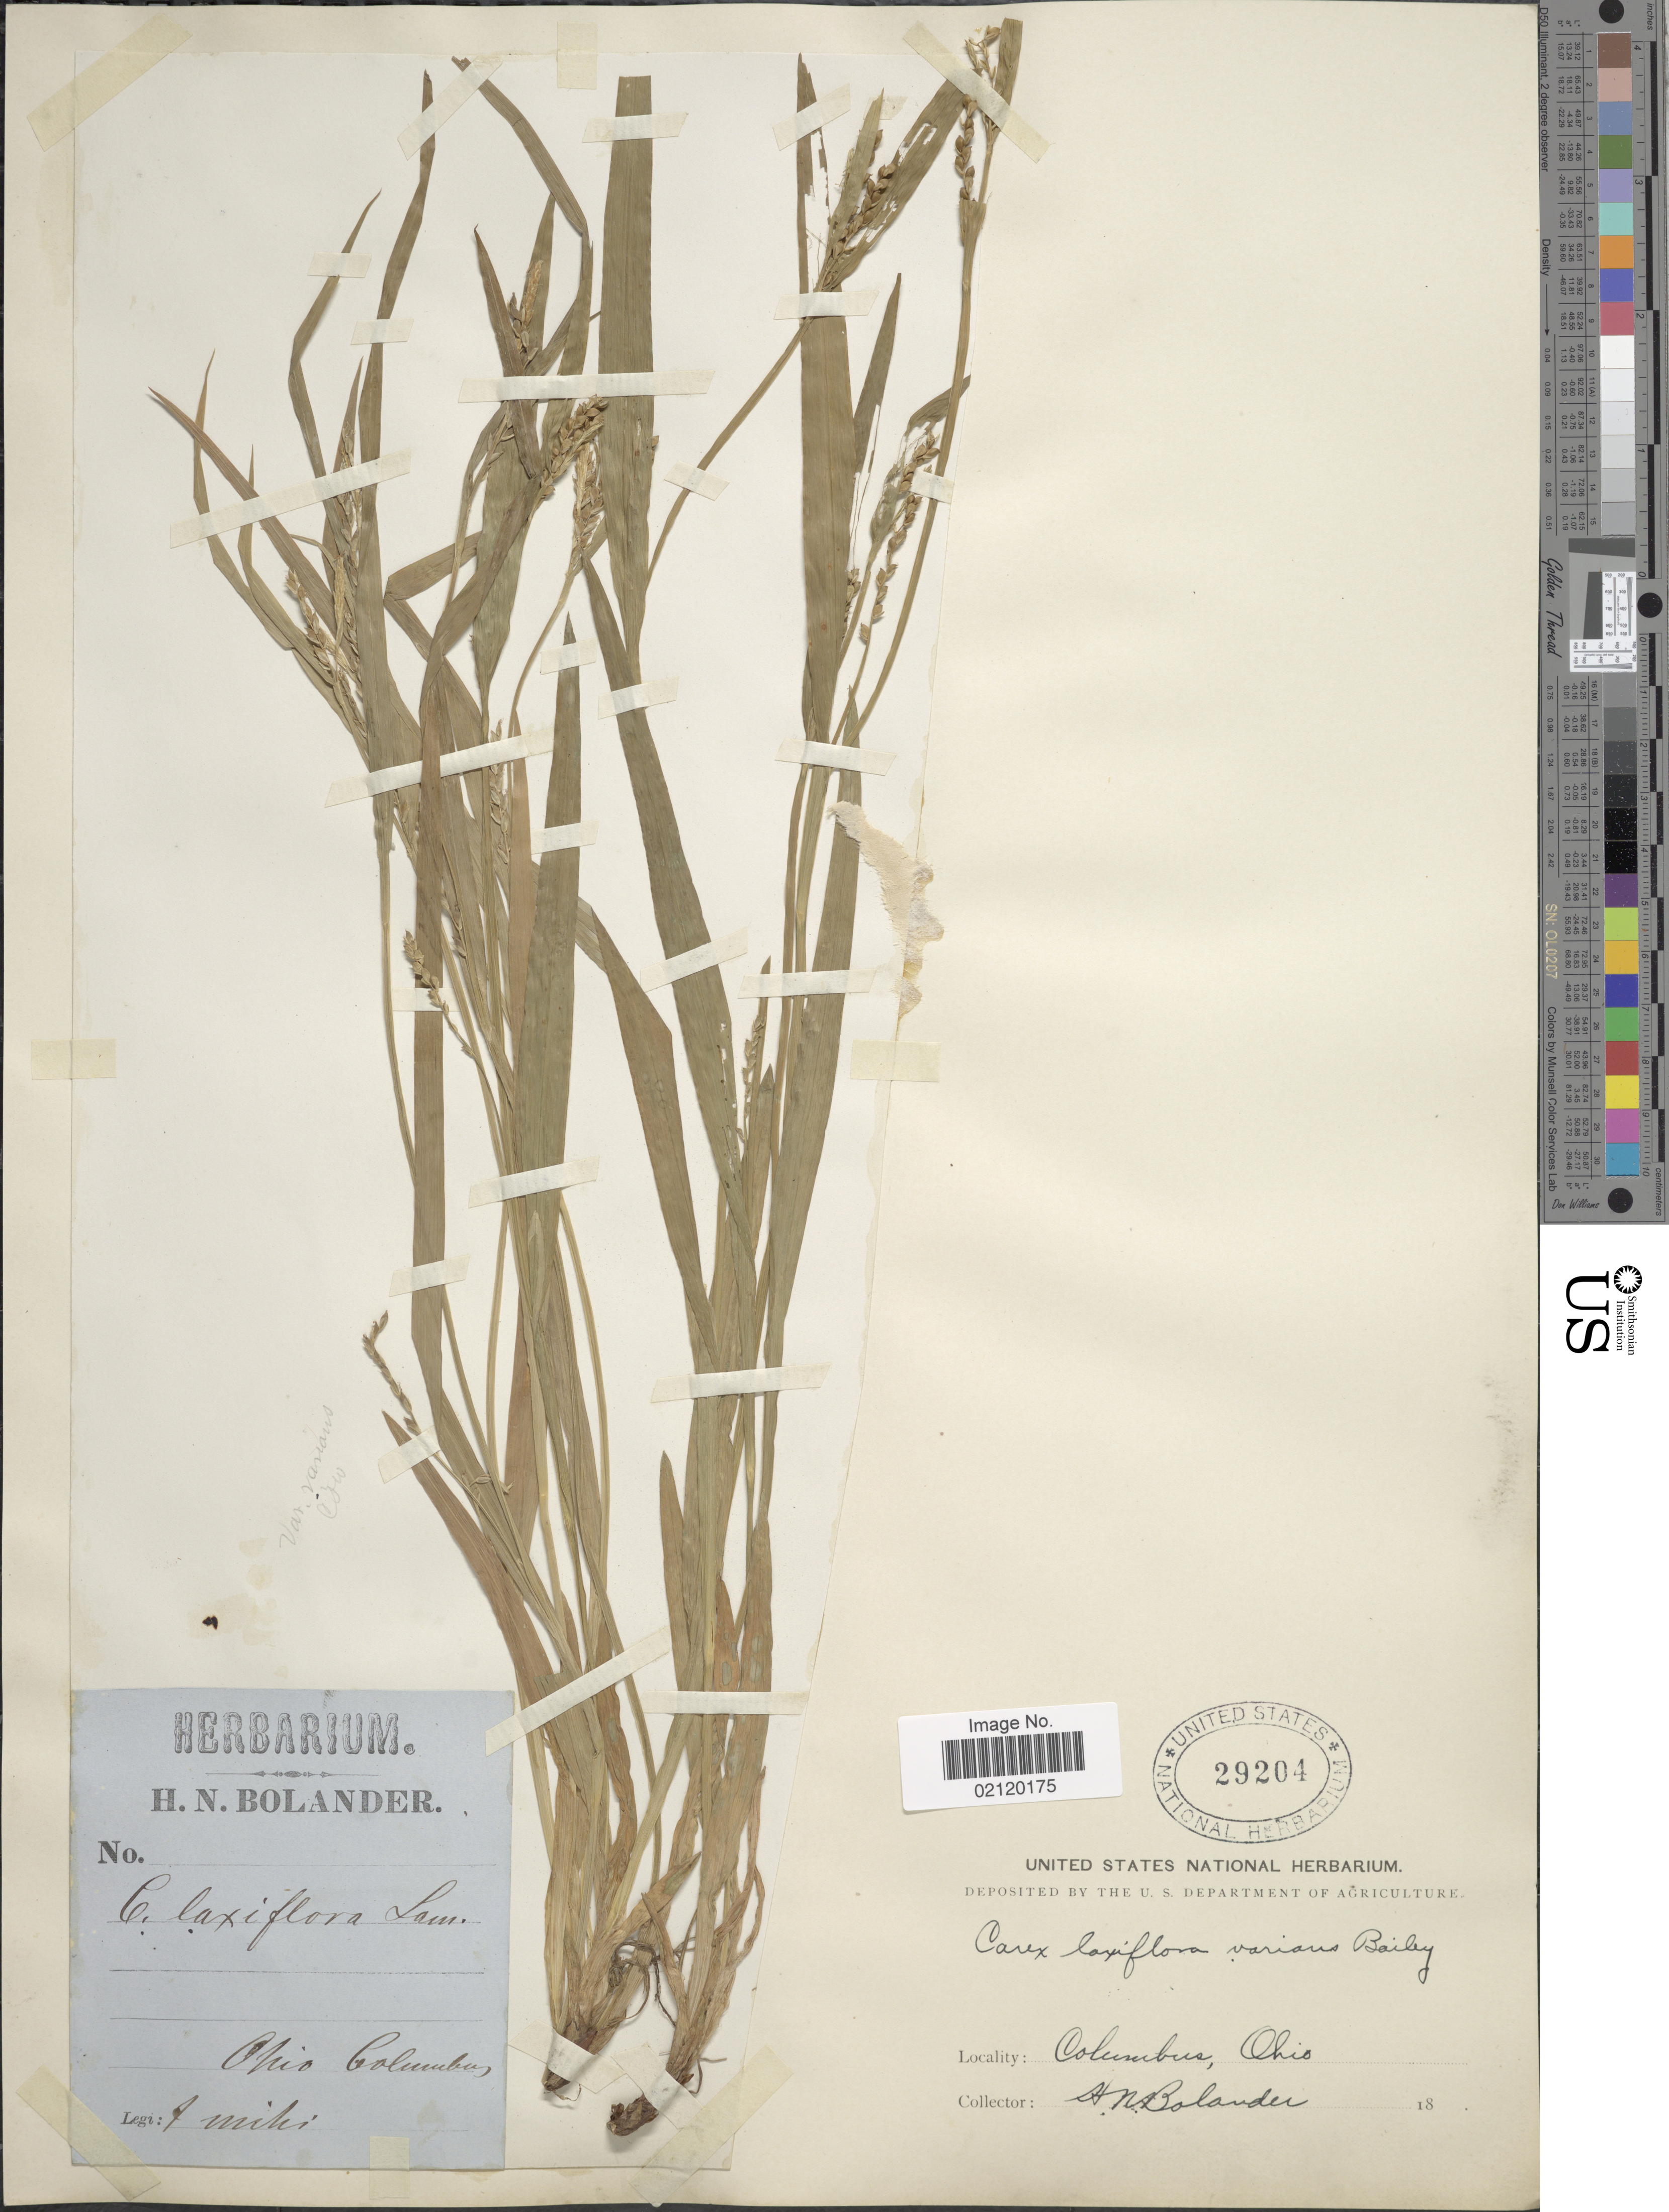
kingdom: Plantae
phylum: Tracheophyta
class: Liliopsida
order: Poales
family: Cyperaceae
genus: Carex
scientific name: Carex laxiflora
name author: Lam.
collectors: H. Bolander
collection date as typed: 18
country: United States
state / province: Ohio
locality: Columbus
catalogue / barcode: US 29204